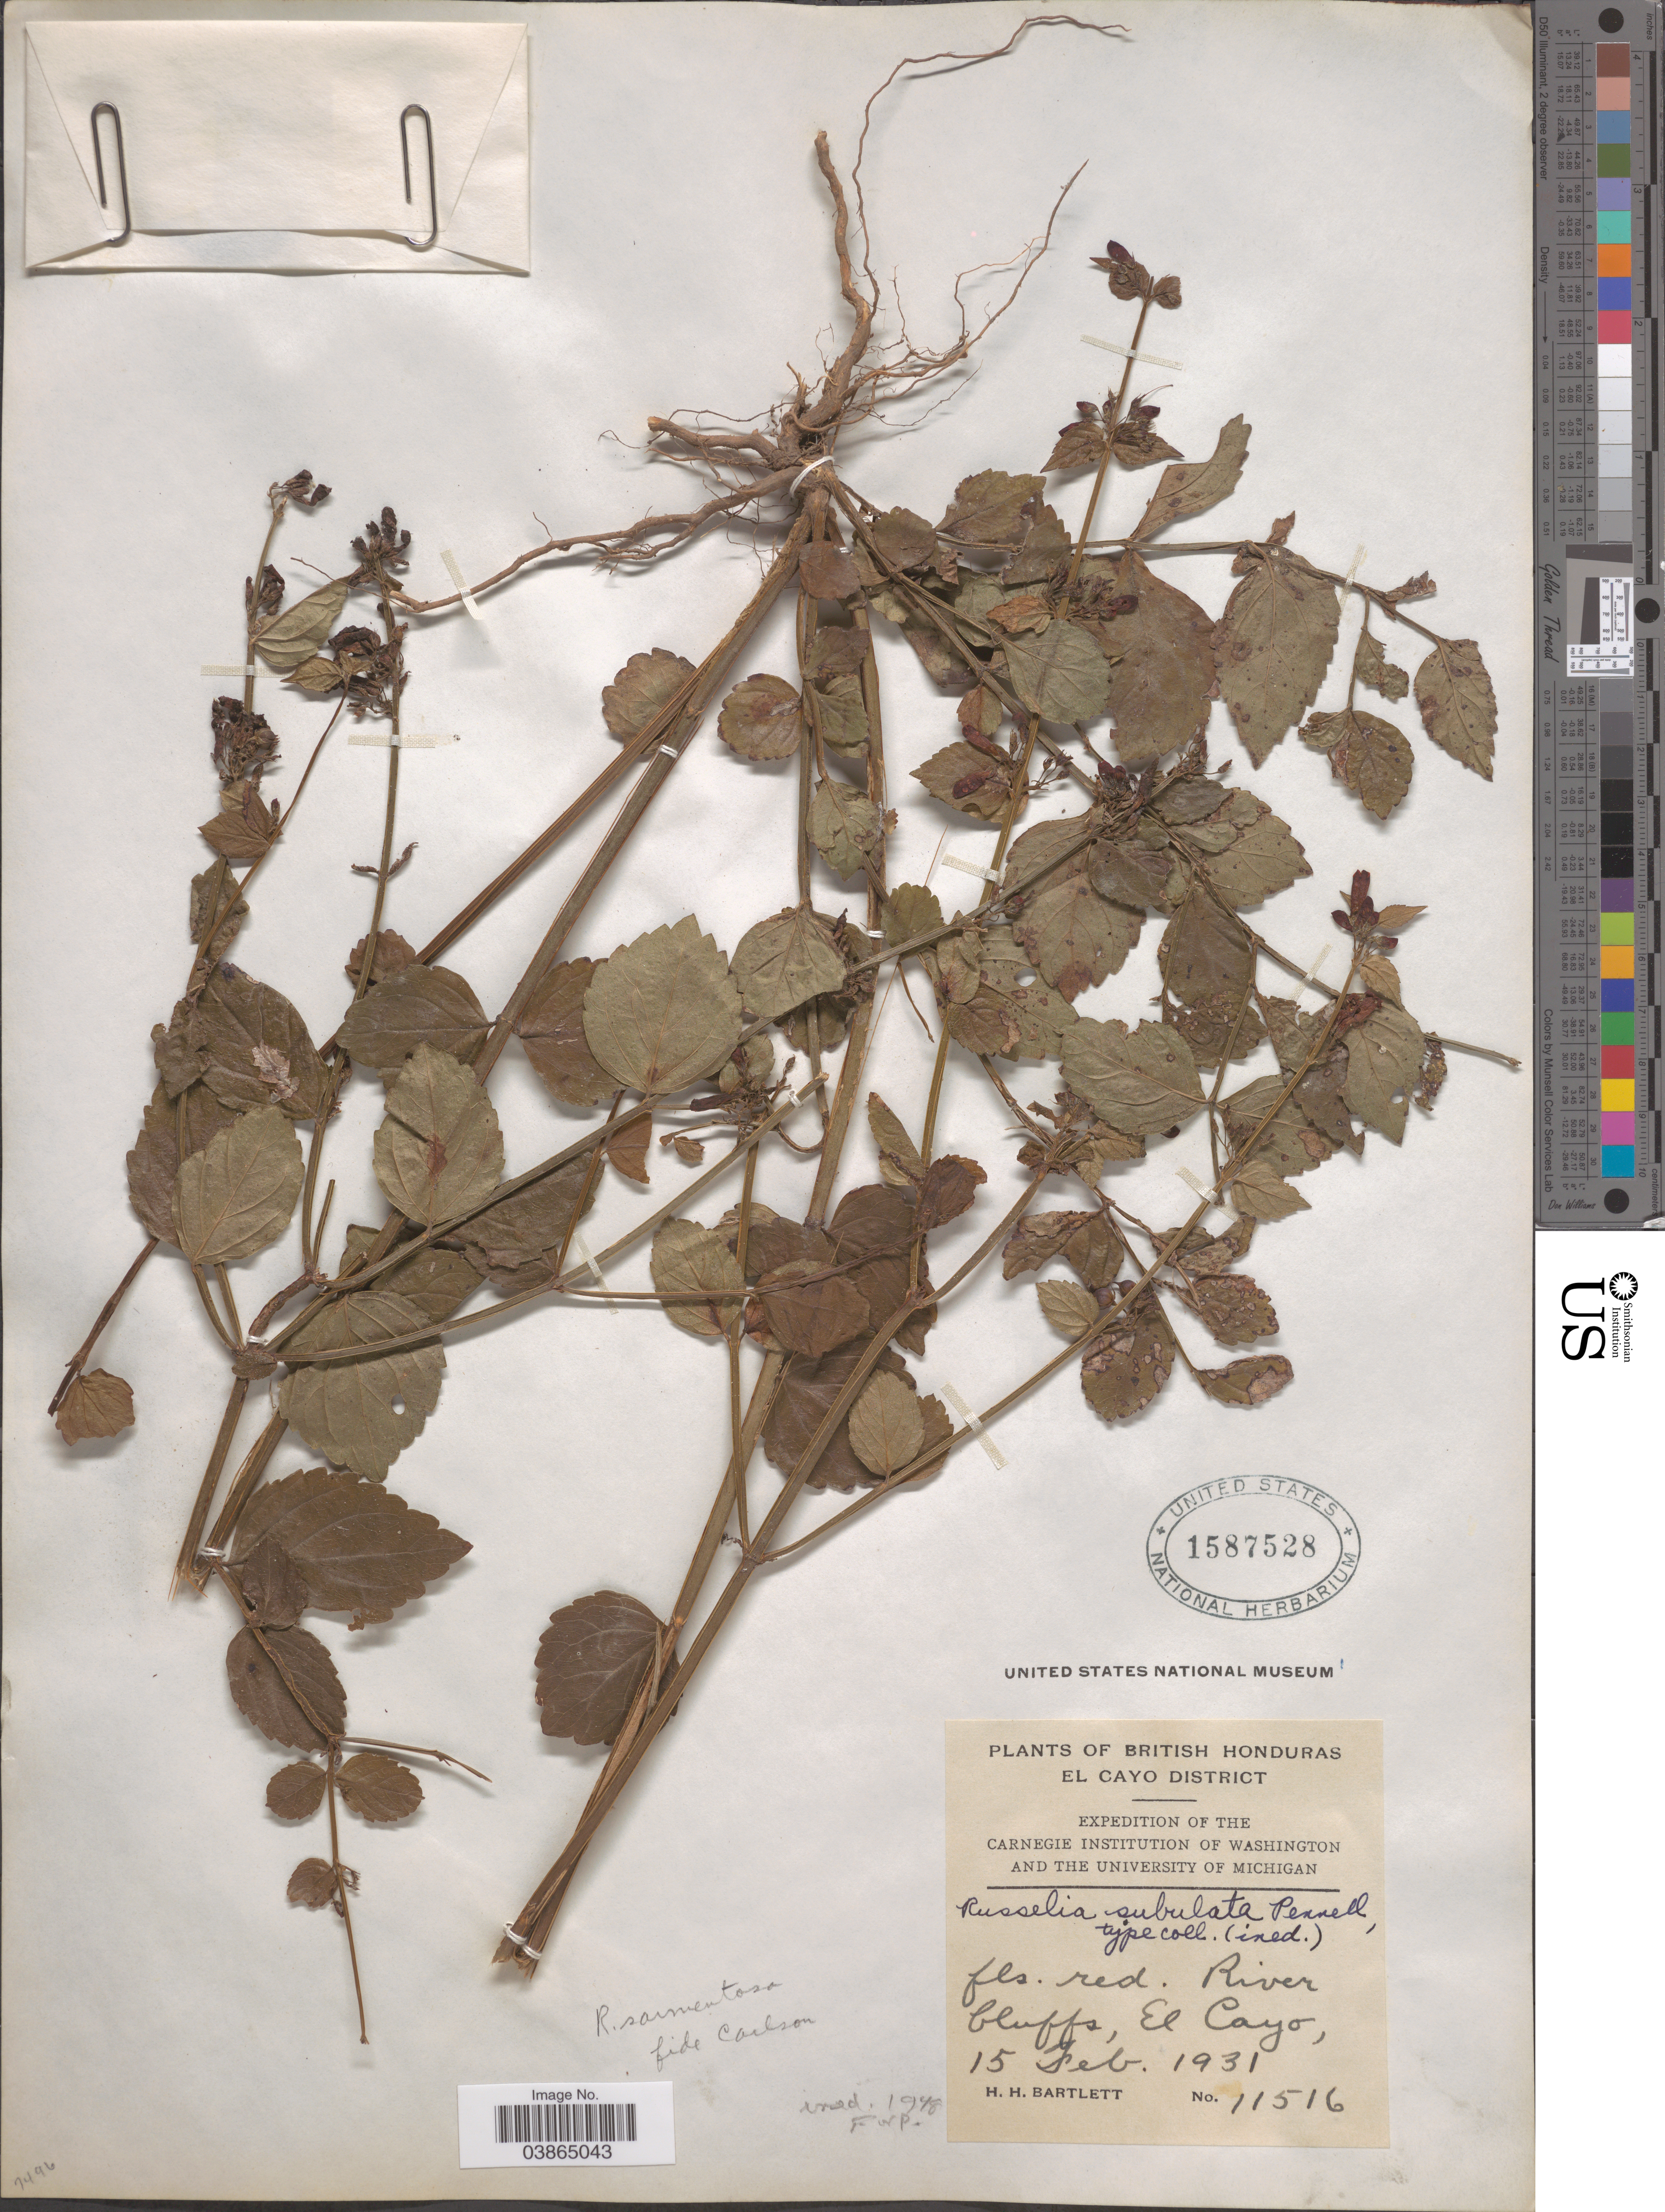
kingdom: Plantae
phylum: Tracheophyta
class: Magnoliopsida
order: Lamiales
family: Plantaginaceae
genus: Russelia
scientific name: Russelia sarmentosa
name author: Jacq.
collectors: H. H. Bartlett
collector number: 11516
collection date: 1931-02-15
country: Belize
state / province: Cayo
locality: British Honduras. El Cayo District. River bluffs, El Cayo.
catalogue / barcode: US 1587528